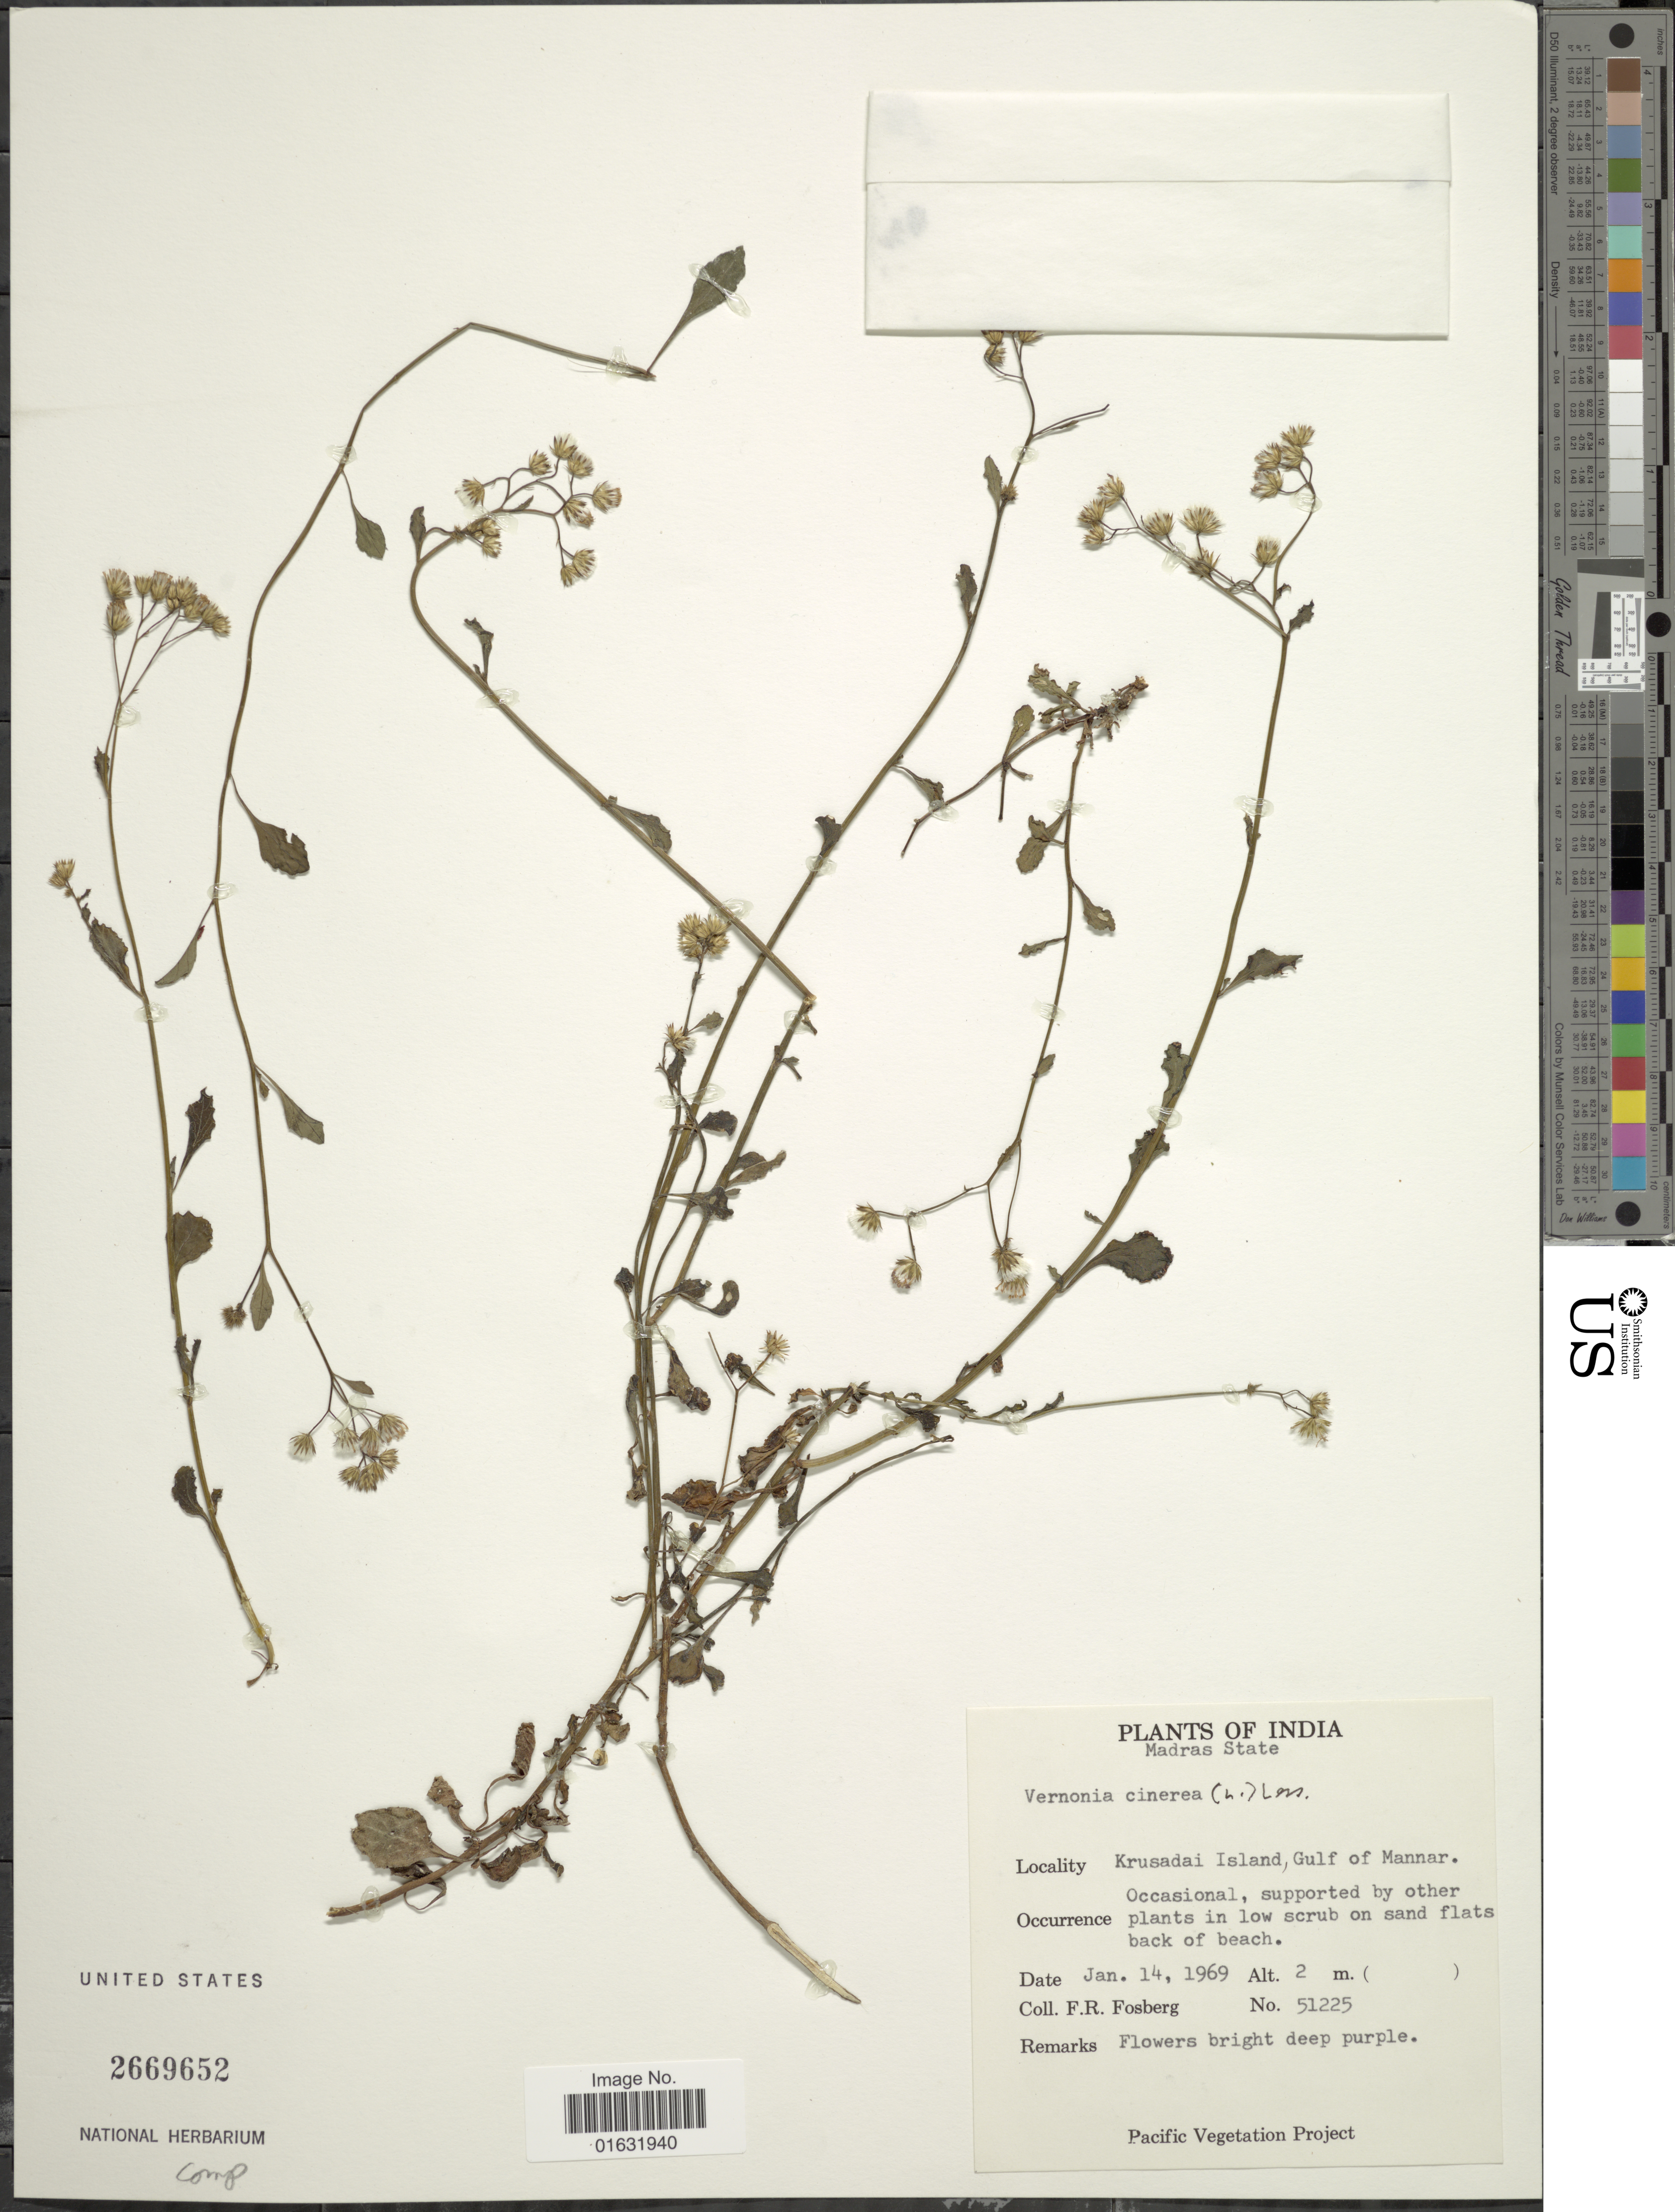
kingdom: Plantae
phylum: Tracheophyta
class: Magnoliopsida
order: Asterales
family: Asteraceae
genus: Cyanthillium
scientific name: Cyanthillium cinereum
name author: (L.) H. Rob.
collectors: F. R. Fosberg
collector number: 51225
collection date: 1969-01-14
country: India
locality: Madras State, Krusadai Island, Gulf of Mannar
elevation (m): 2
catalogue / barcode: US 2669652